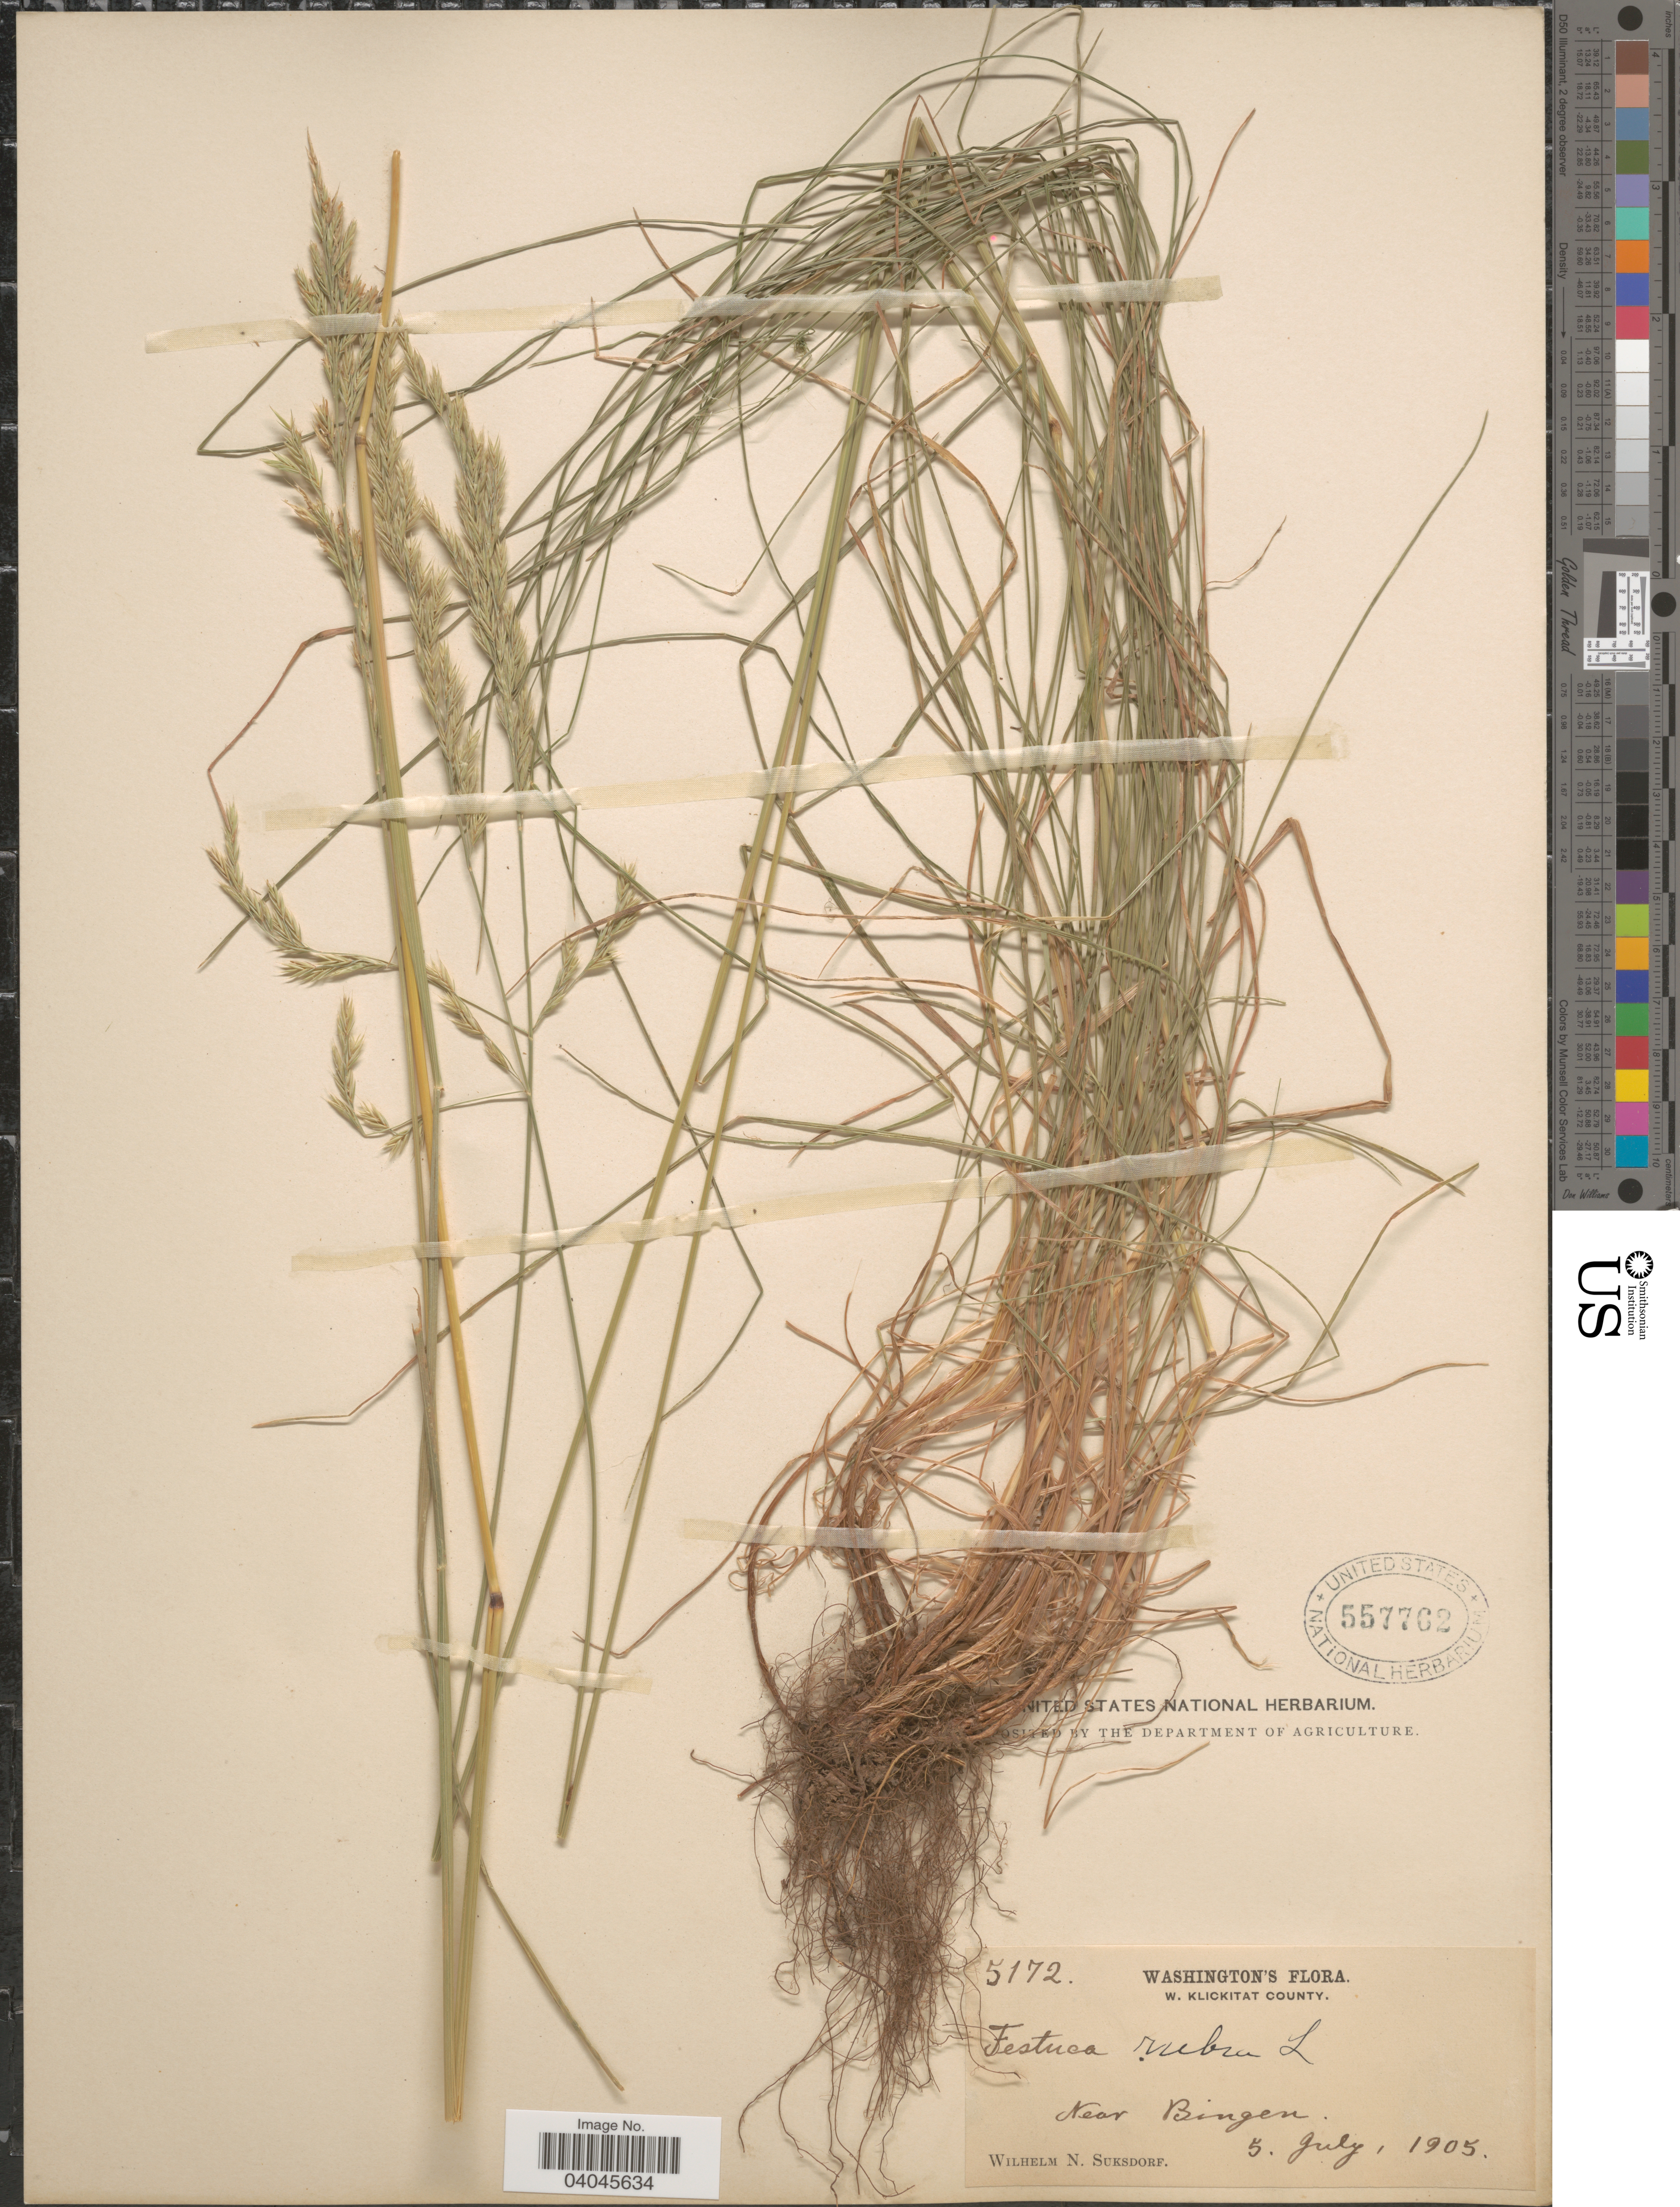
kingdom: Plantae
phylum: Tracheophyta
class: Liliopsida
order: Poales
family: Poaceae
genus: Festuca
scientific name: Festuca rubra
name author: L.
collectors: W. N. Suksdorf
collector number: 5172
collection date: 1905-07-05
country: United States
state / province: Washington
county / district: Klickitat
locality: W. Klickitat County. Near Bingen.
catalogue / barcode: US 557762